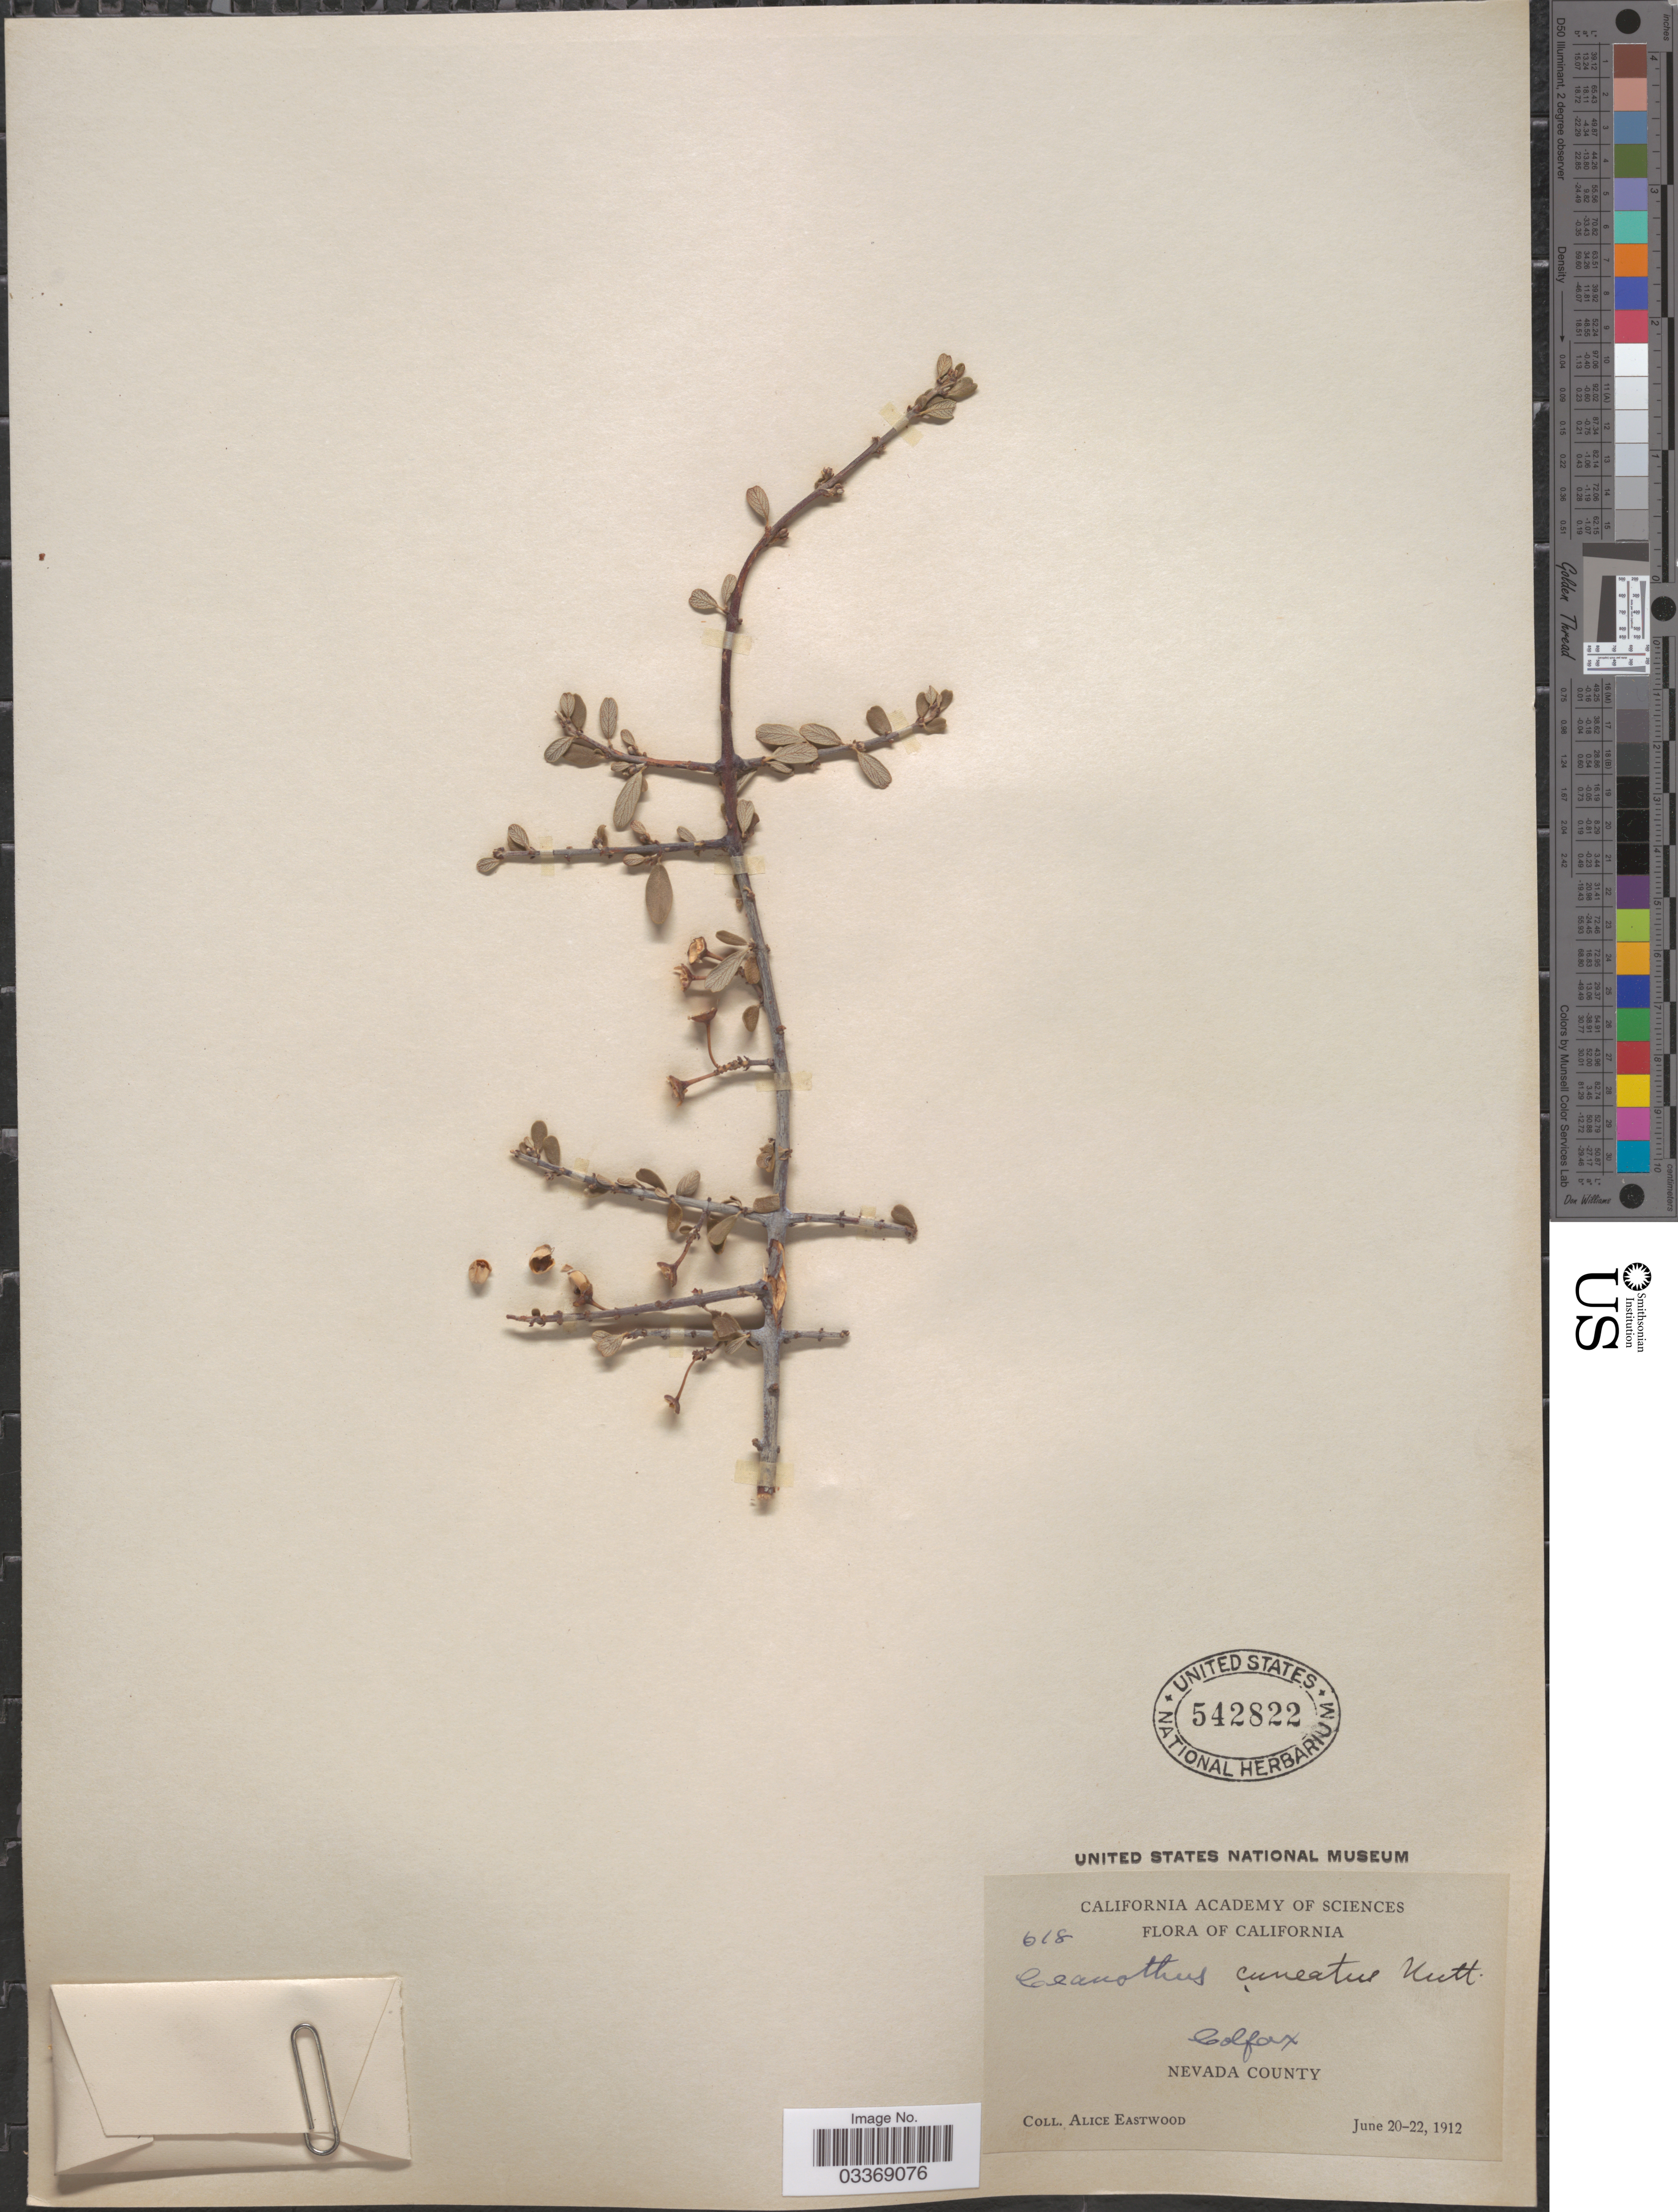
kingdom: Plantae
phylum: Tracheophyta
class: Magnoliopsida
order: Rosales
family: Rhamnaceae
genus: Ceanothus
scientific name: Ceanothus cuneatus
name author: (Hook.) Nutt.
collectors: A. Eastwood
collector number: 618?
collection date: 1912-06-20/1912-06-22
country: United States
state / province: California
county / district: Nevada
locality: Colfax. Nevada County.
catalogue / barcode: US 542822